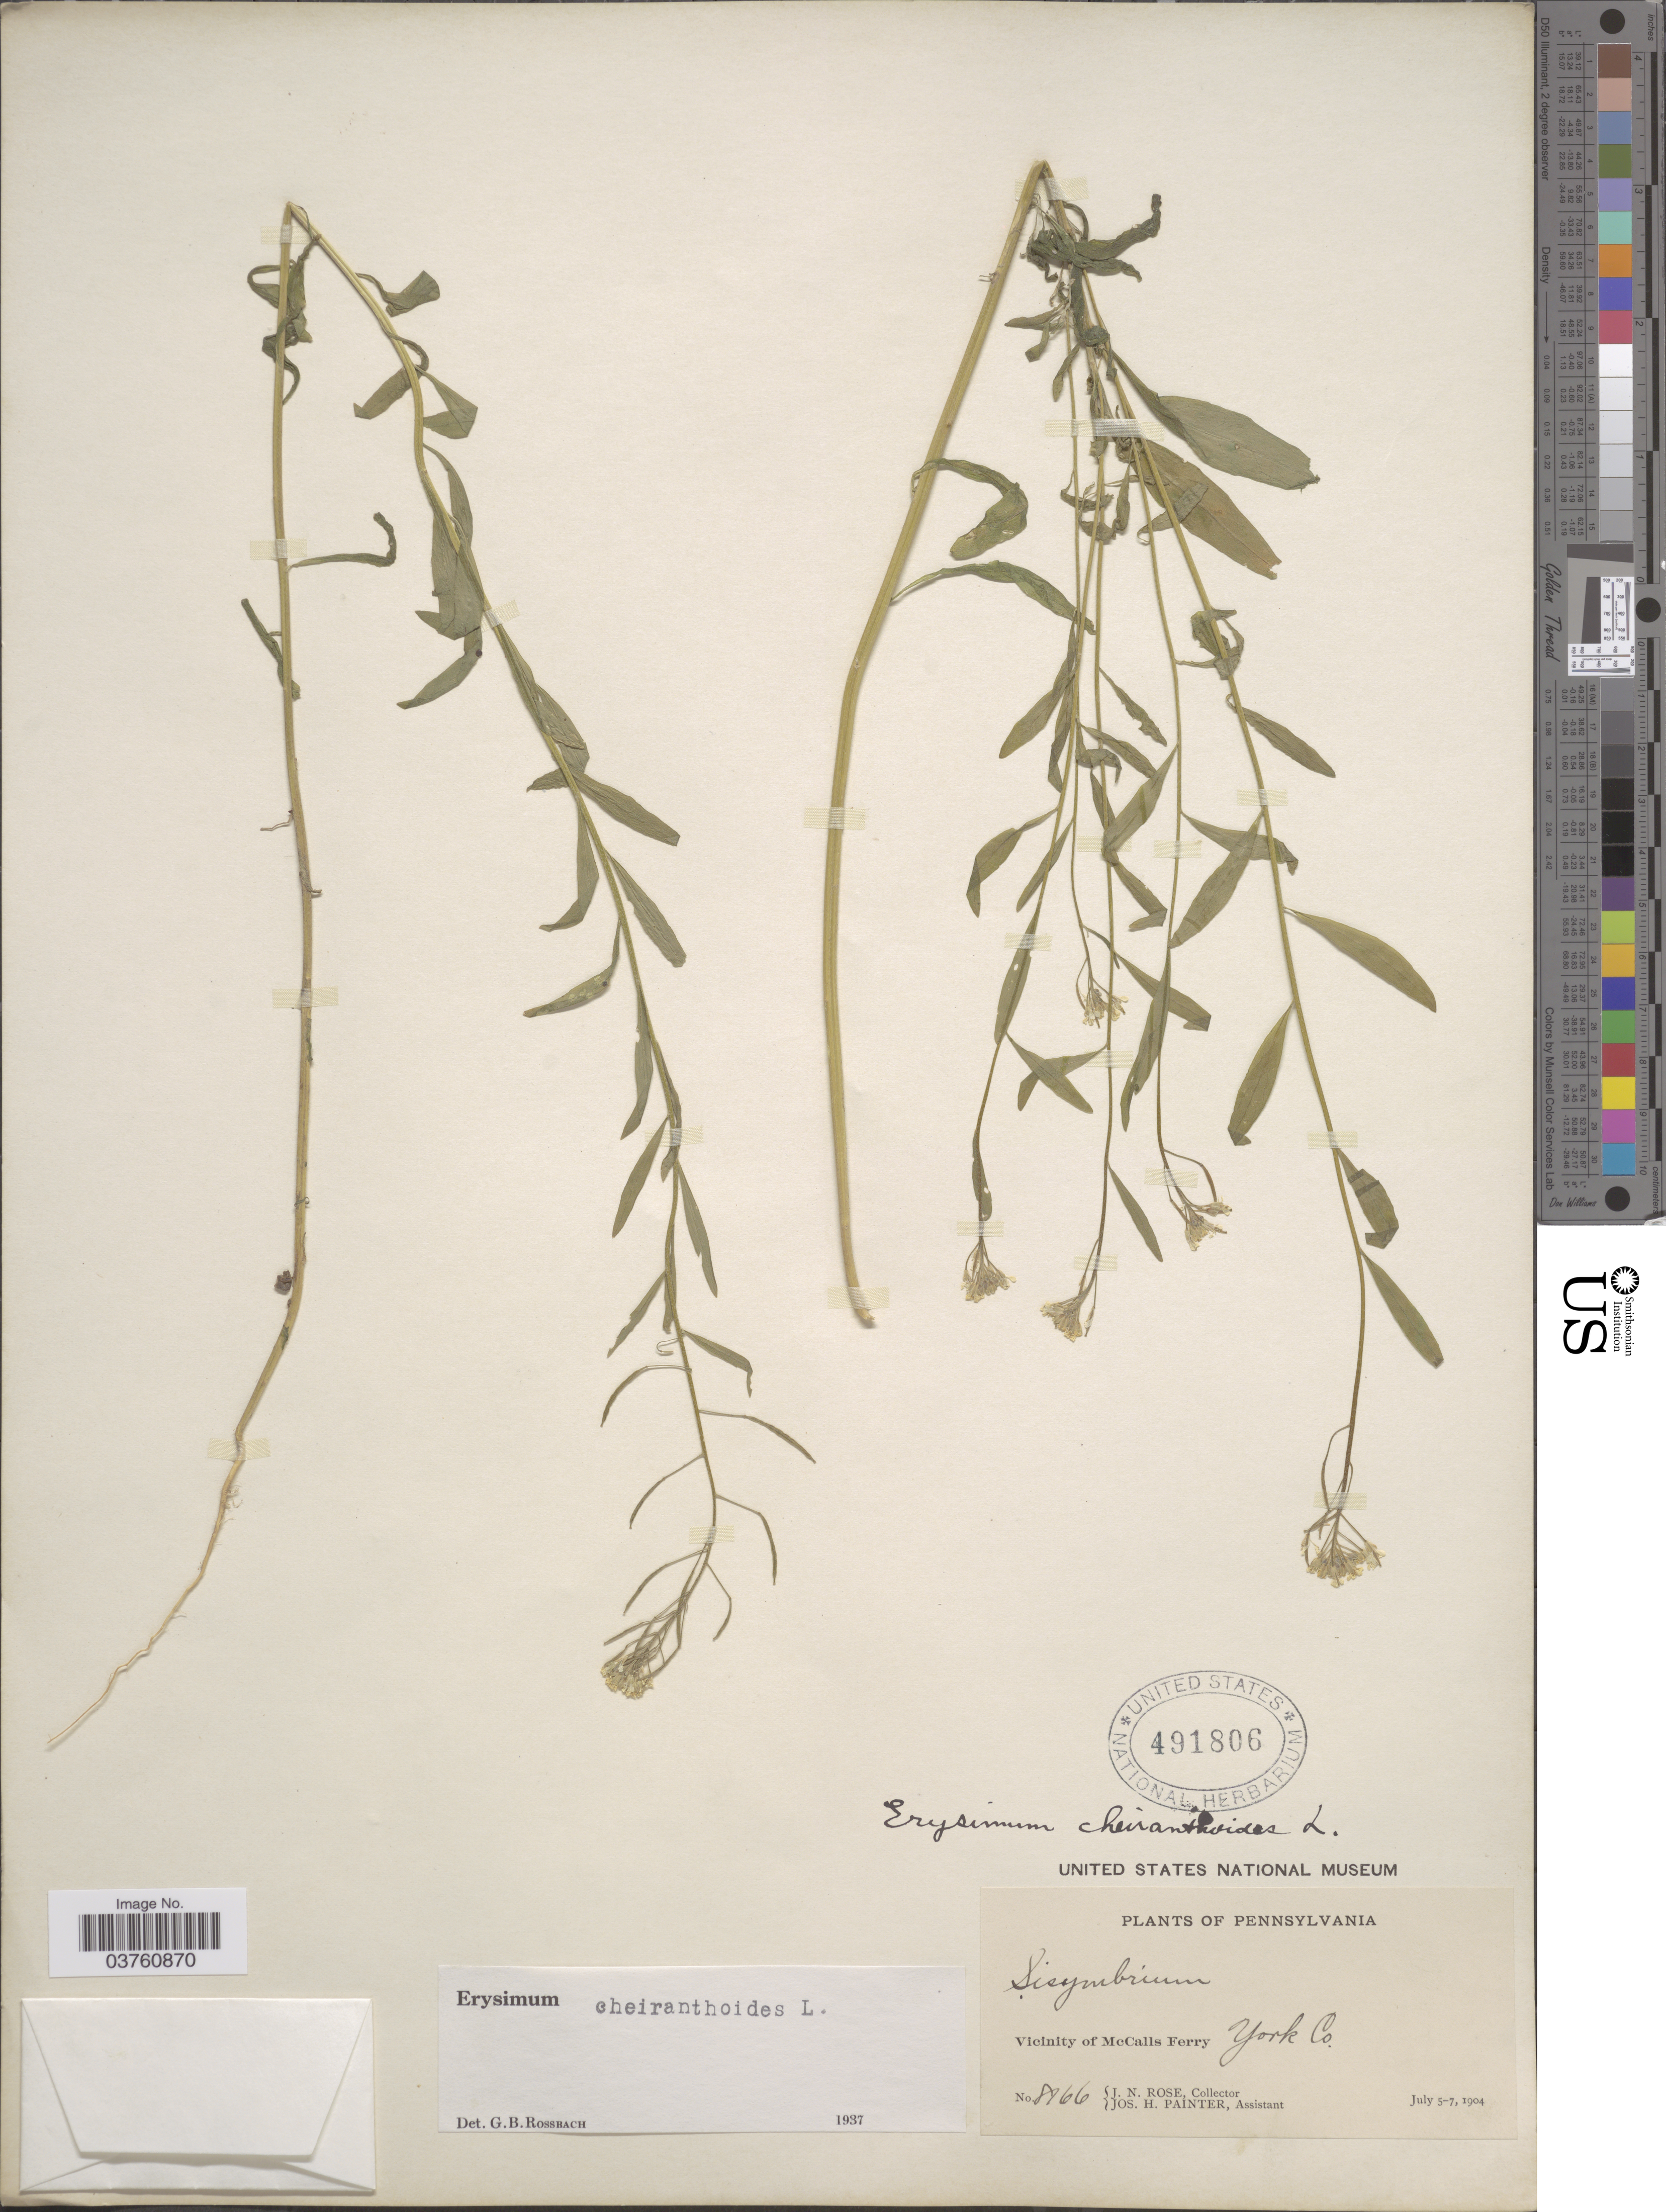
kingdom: Plantae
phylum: Tracheophyta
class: Magnoliopsida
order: Brassicales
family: Brassicaceae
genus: Erysimum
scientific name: Erysimum cheiranthoides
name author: L.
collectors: J. N. Rose & J. H. Painter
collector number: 8166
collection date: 1904-07-05/1904-07-07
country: United States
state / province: Pennsylvania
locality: Vicinity of McCalls Ferry, York Co.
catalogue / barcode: US 491806